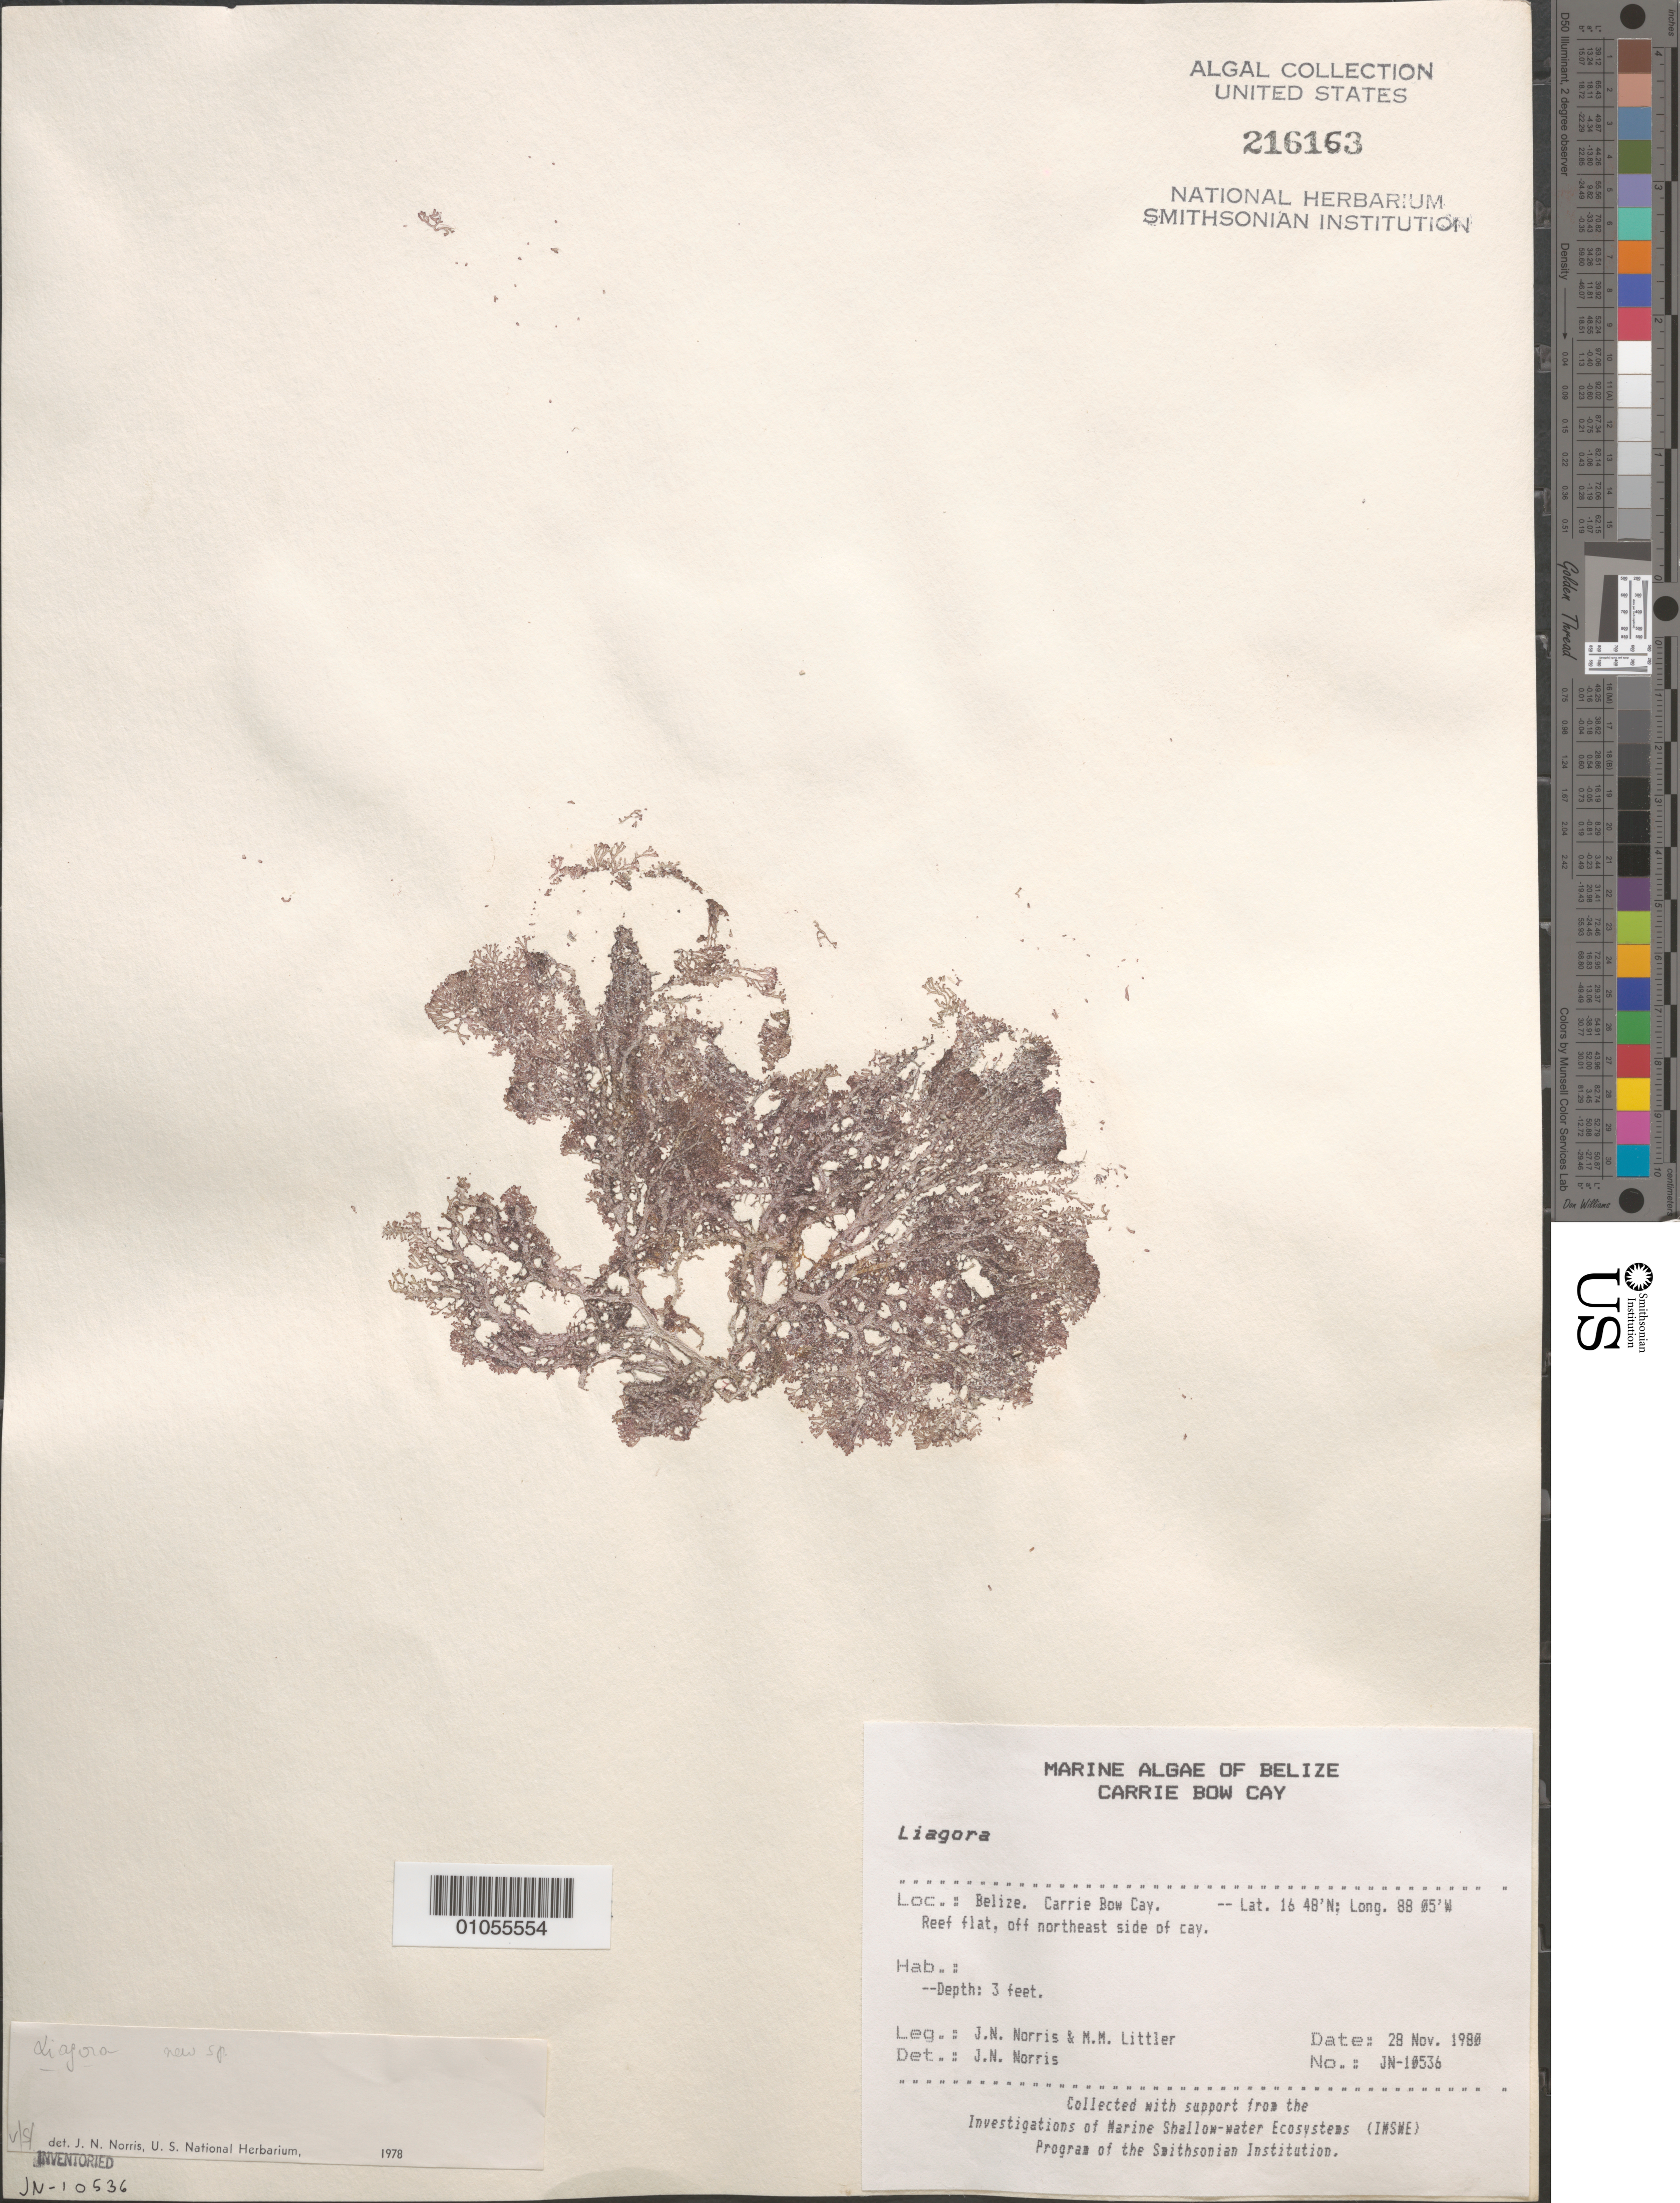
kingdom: Plantae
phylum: Rhodophyta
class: Florideophyceae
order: Nemaliales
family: Liagoraceae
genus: Liagora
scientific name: Liagora sp.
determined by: Norris, James N.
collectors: J. N. Norris & M. M. Littler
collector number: JN-10536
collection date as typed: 28 Nov 1980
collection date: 1980-11-28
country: Belize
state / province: Stann Creek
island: Carrie Bow Cay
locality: Reef flat, off northeast side of cay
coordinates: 16 48'N, 88 05'W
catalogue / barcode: US 216163